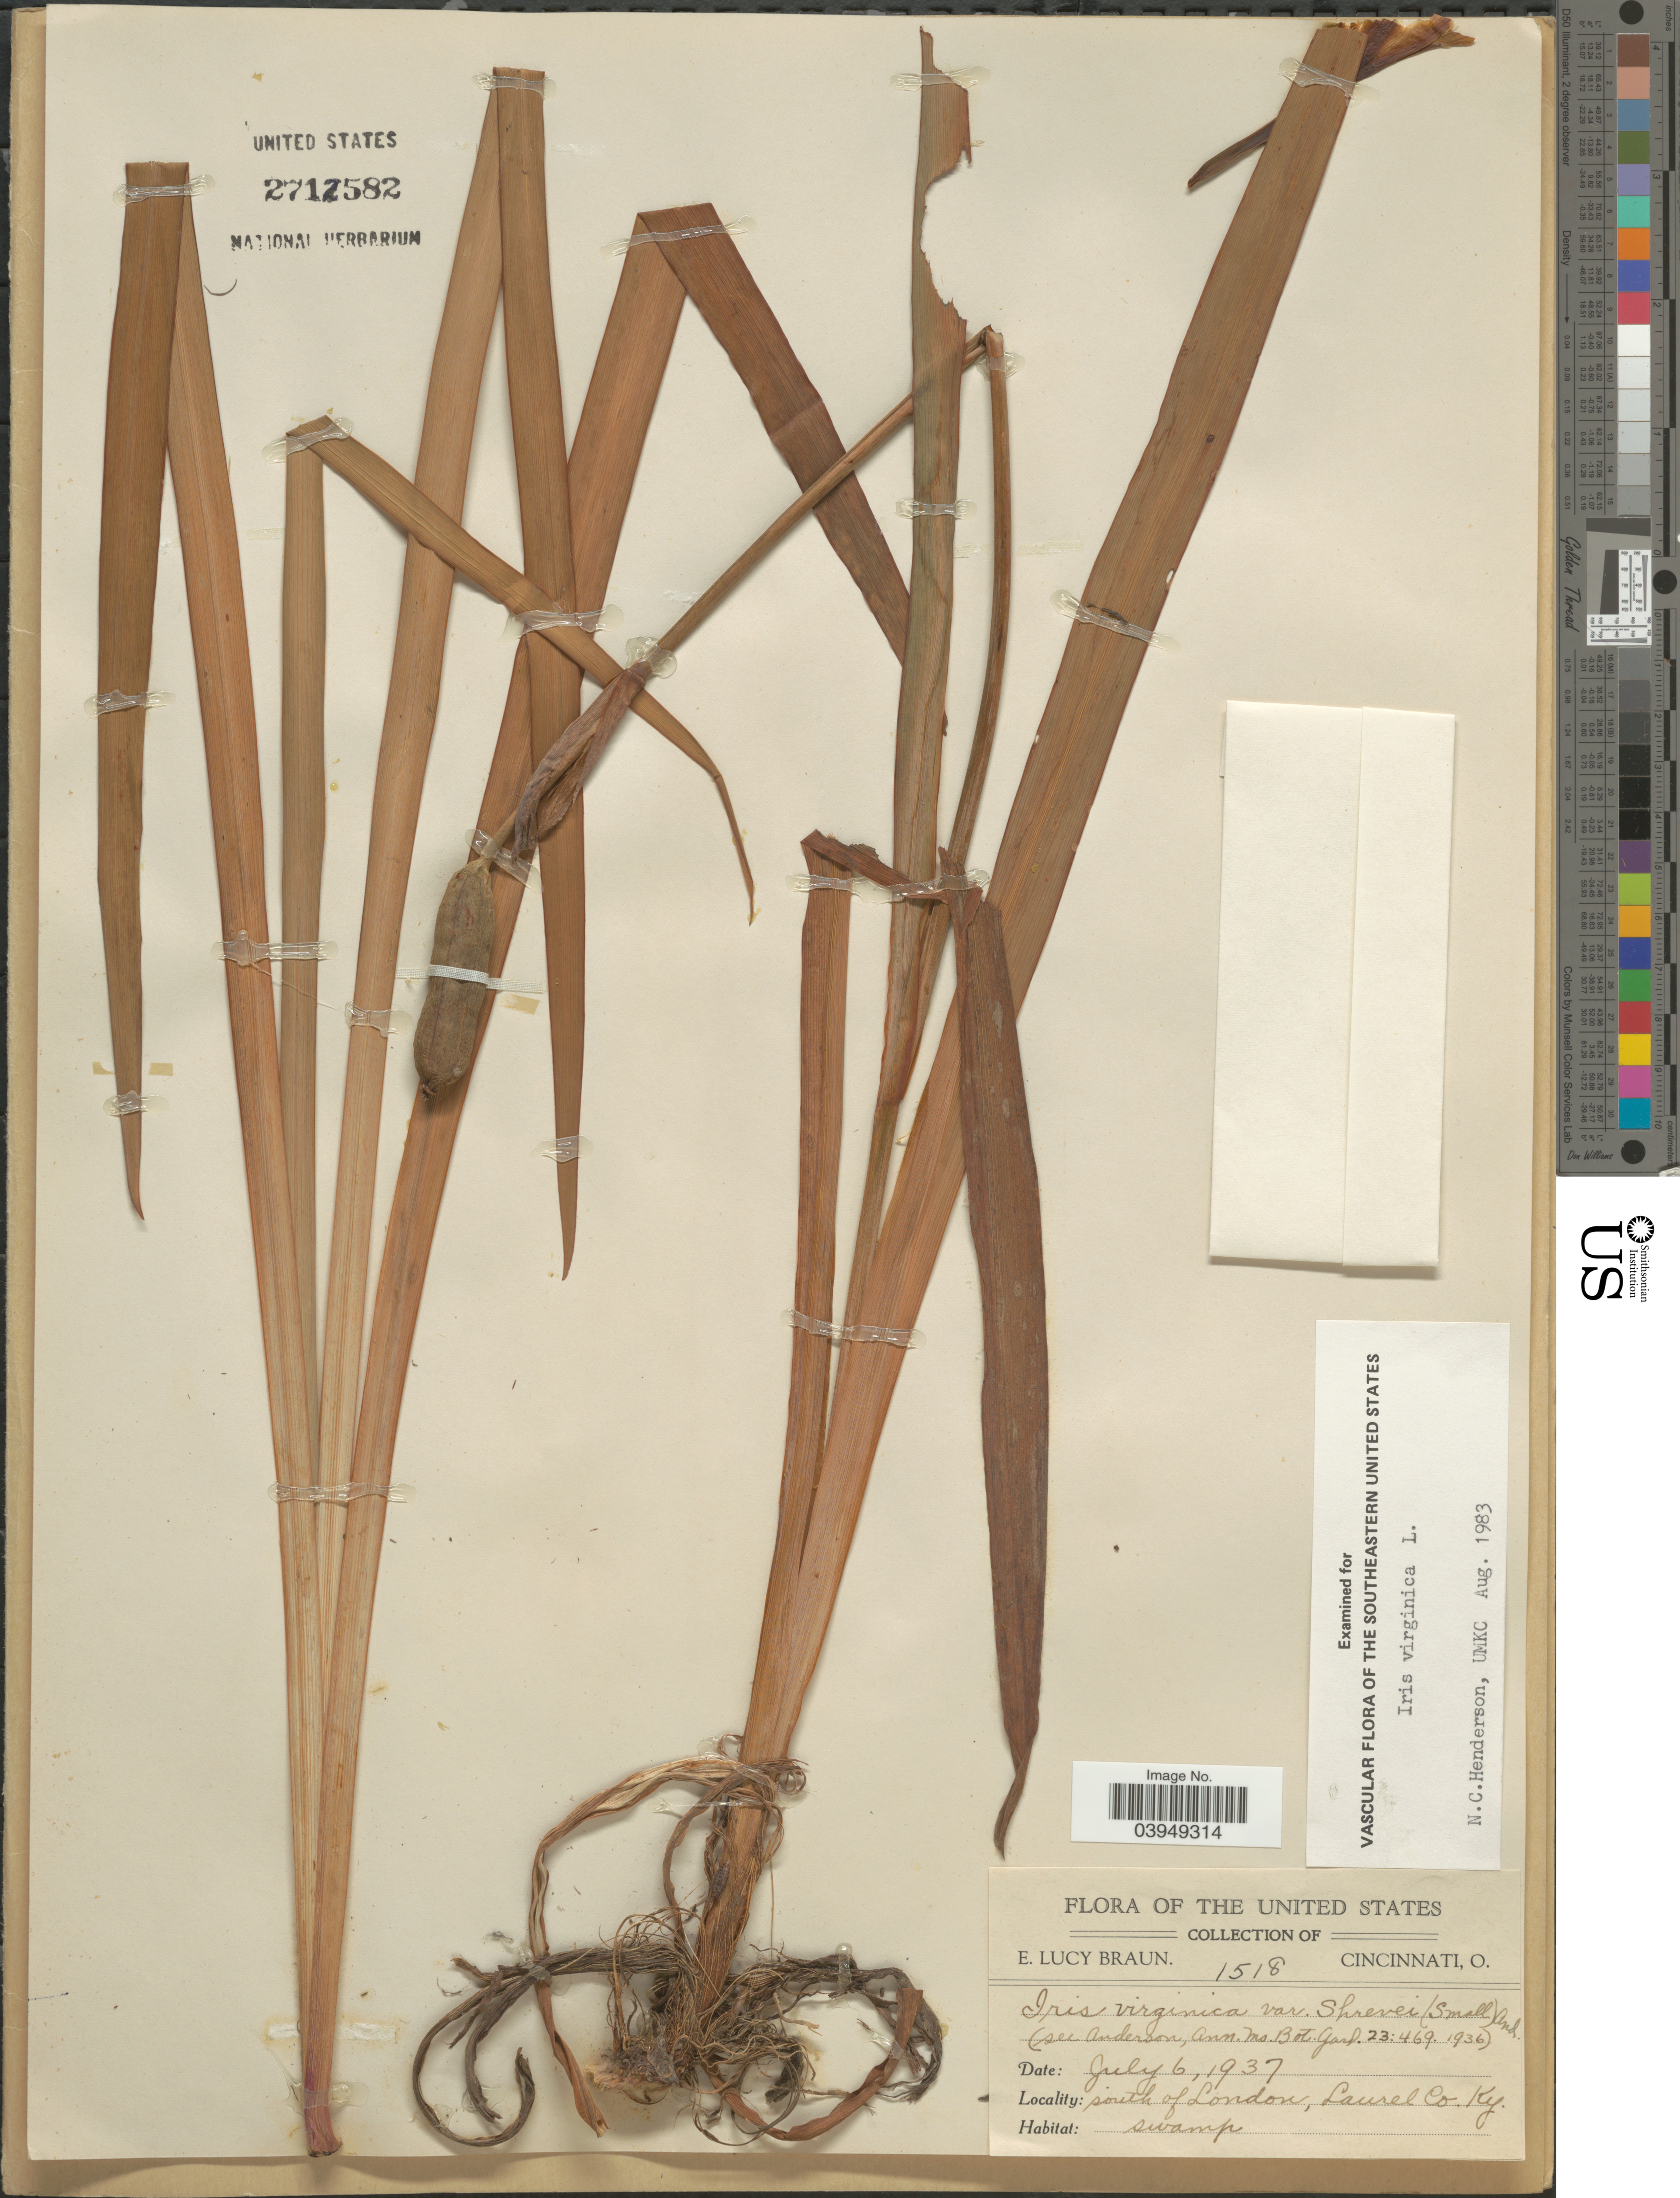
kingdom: Plantae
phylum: Tracheophyta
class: Liliopsida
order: Asparagales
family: Iridaceae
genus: Iris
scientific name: Iris virginica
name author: L.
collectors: E. L. Braun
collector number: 1518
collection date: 1937-07-06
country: United States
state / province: Kentucky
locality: South of London, Laurel Co.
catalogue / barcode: US 2712582